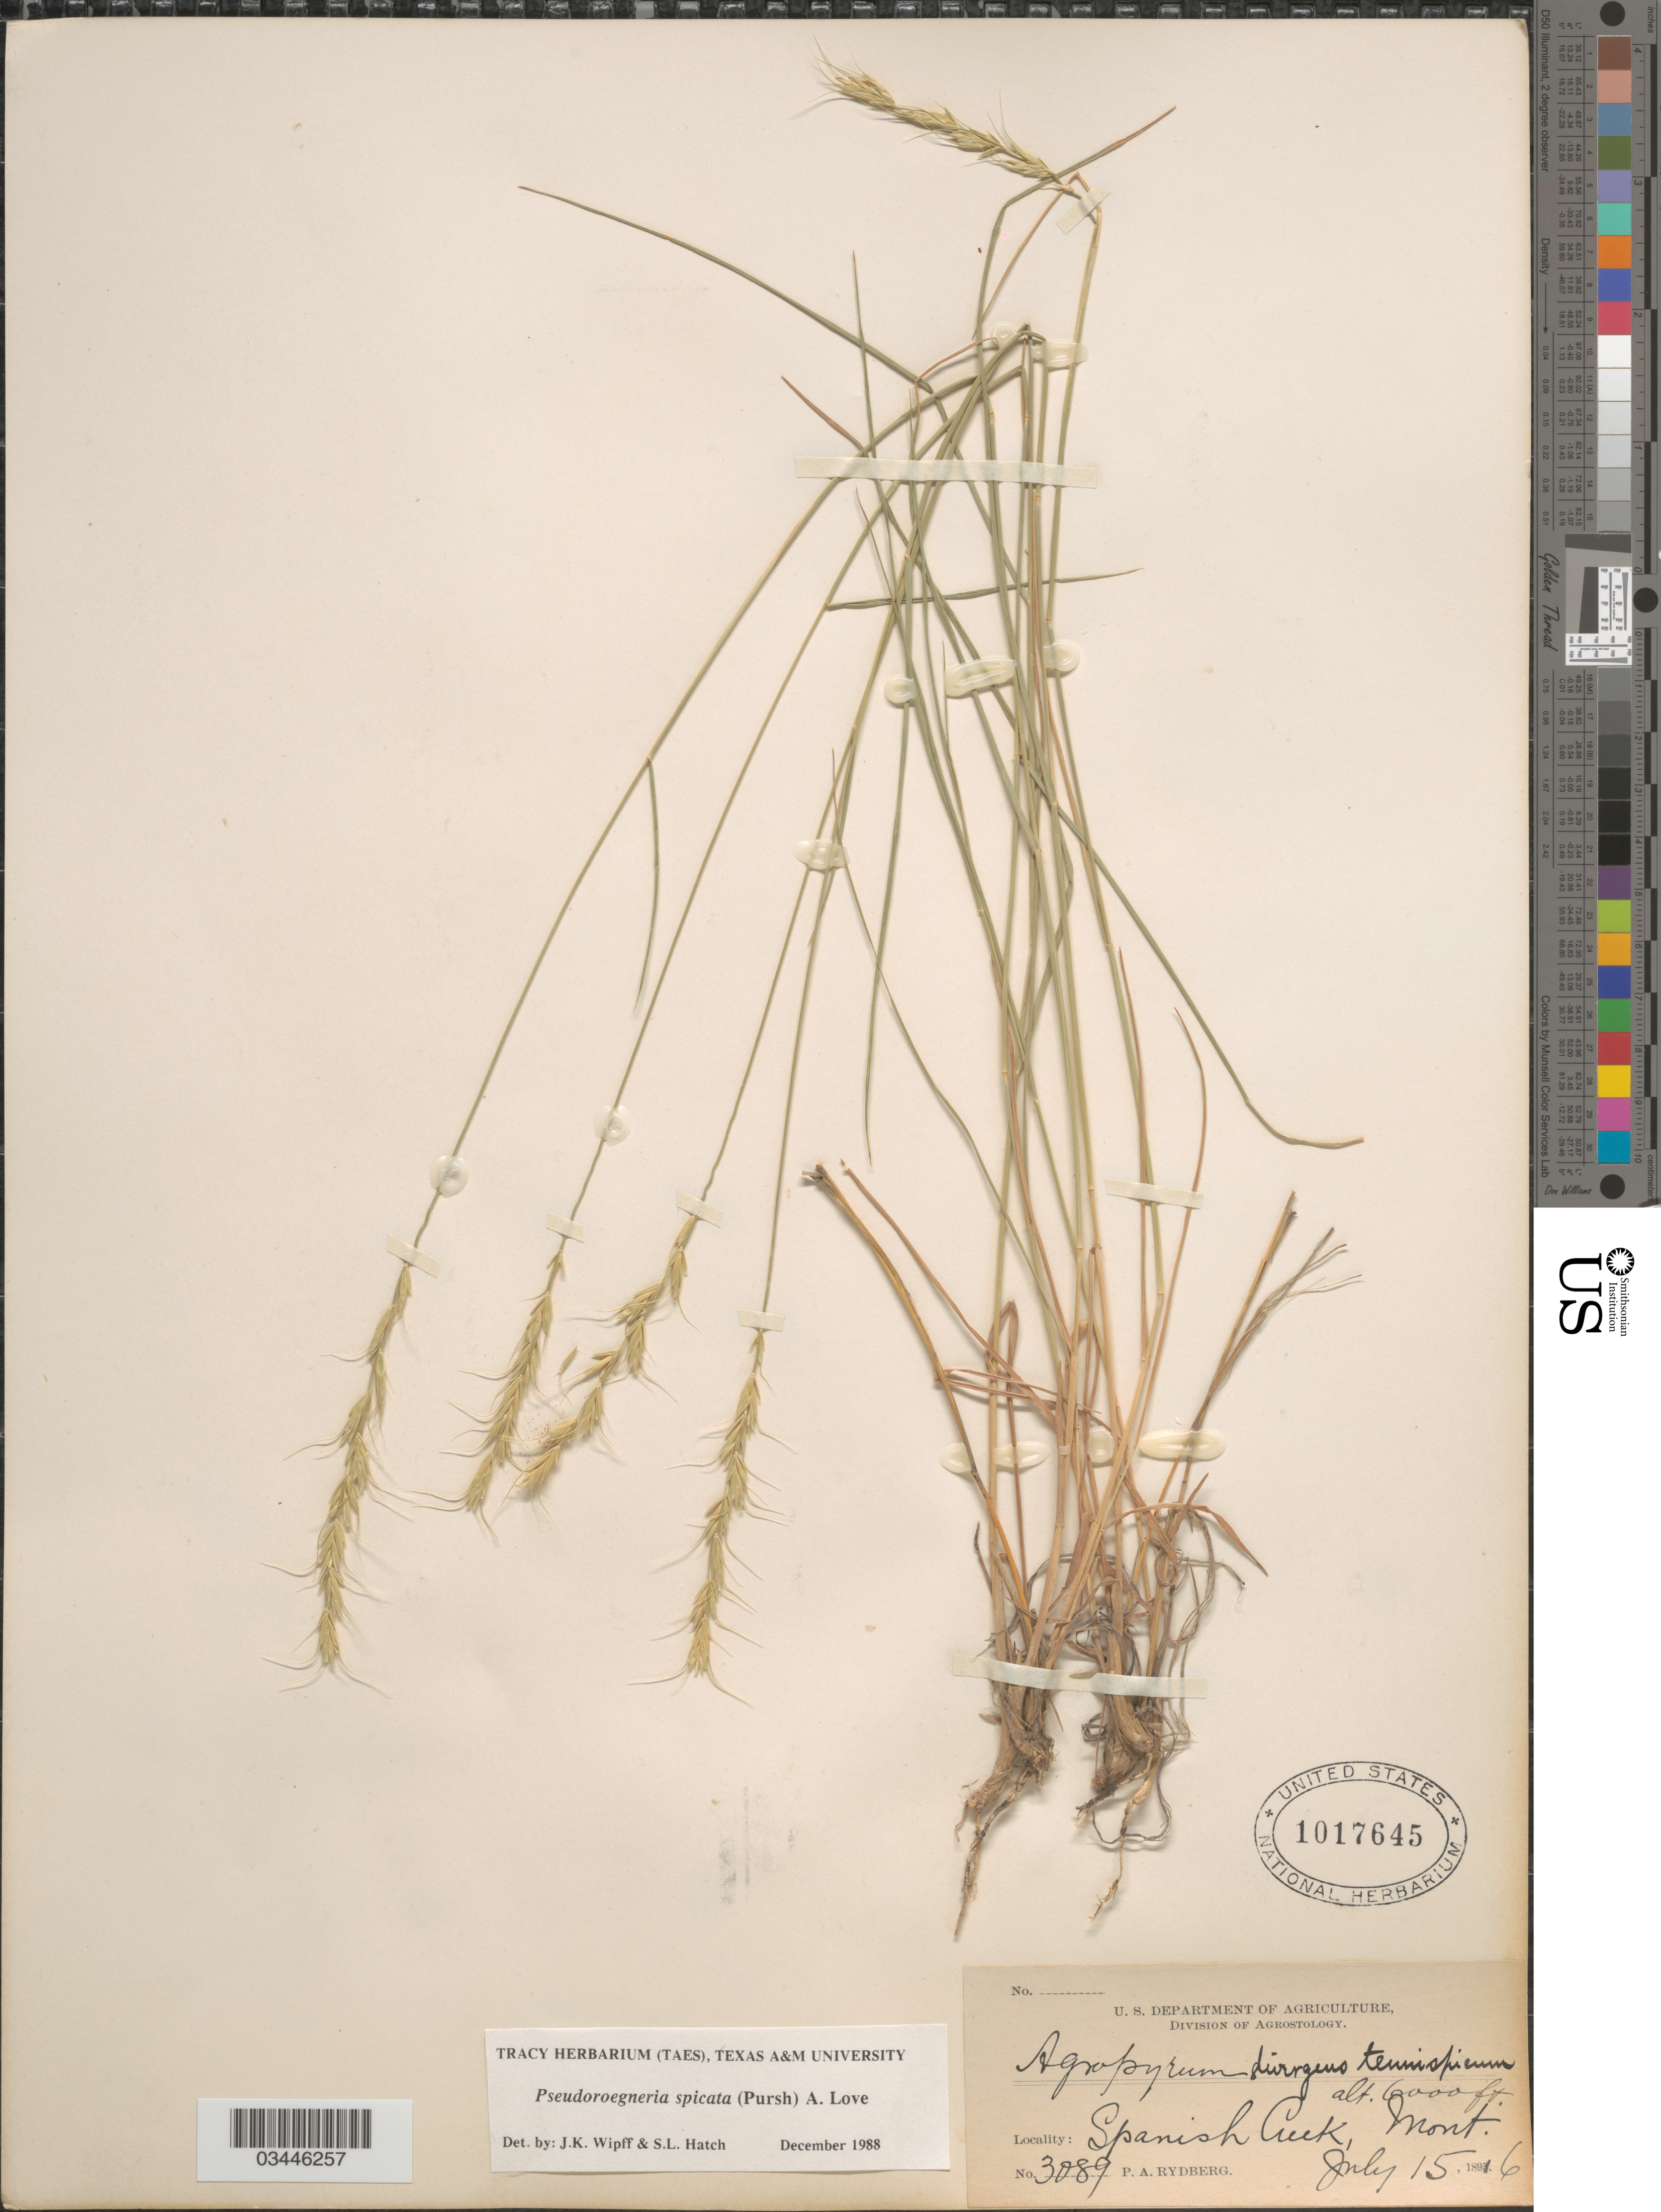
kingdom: Plantae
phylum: Tracheophyta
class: Liliopsida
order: Poales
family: Poaceae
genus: Pseudoroegneria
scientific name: Pseudoroegneria spicata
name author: (Pursh) Á. Löve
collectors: P. A. Rydberg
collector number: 3089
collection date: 1896-07-15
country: United States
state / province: Montana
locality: Spanish Creek.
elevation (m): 1829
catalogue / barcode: US 1017645